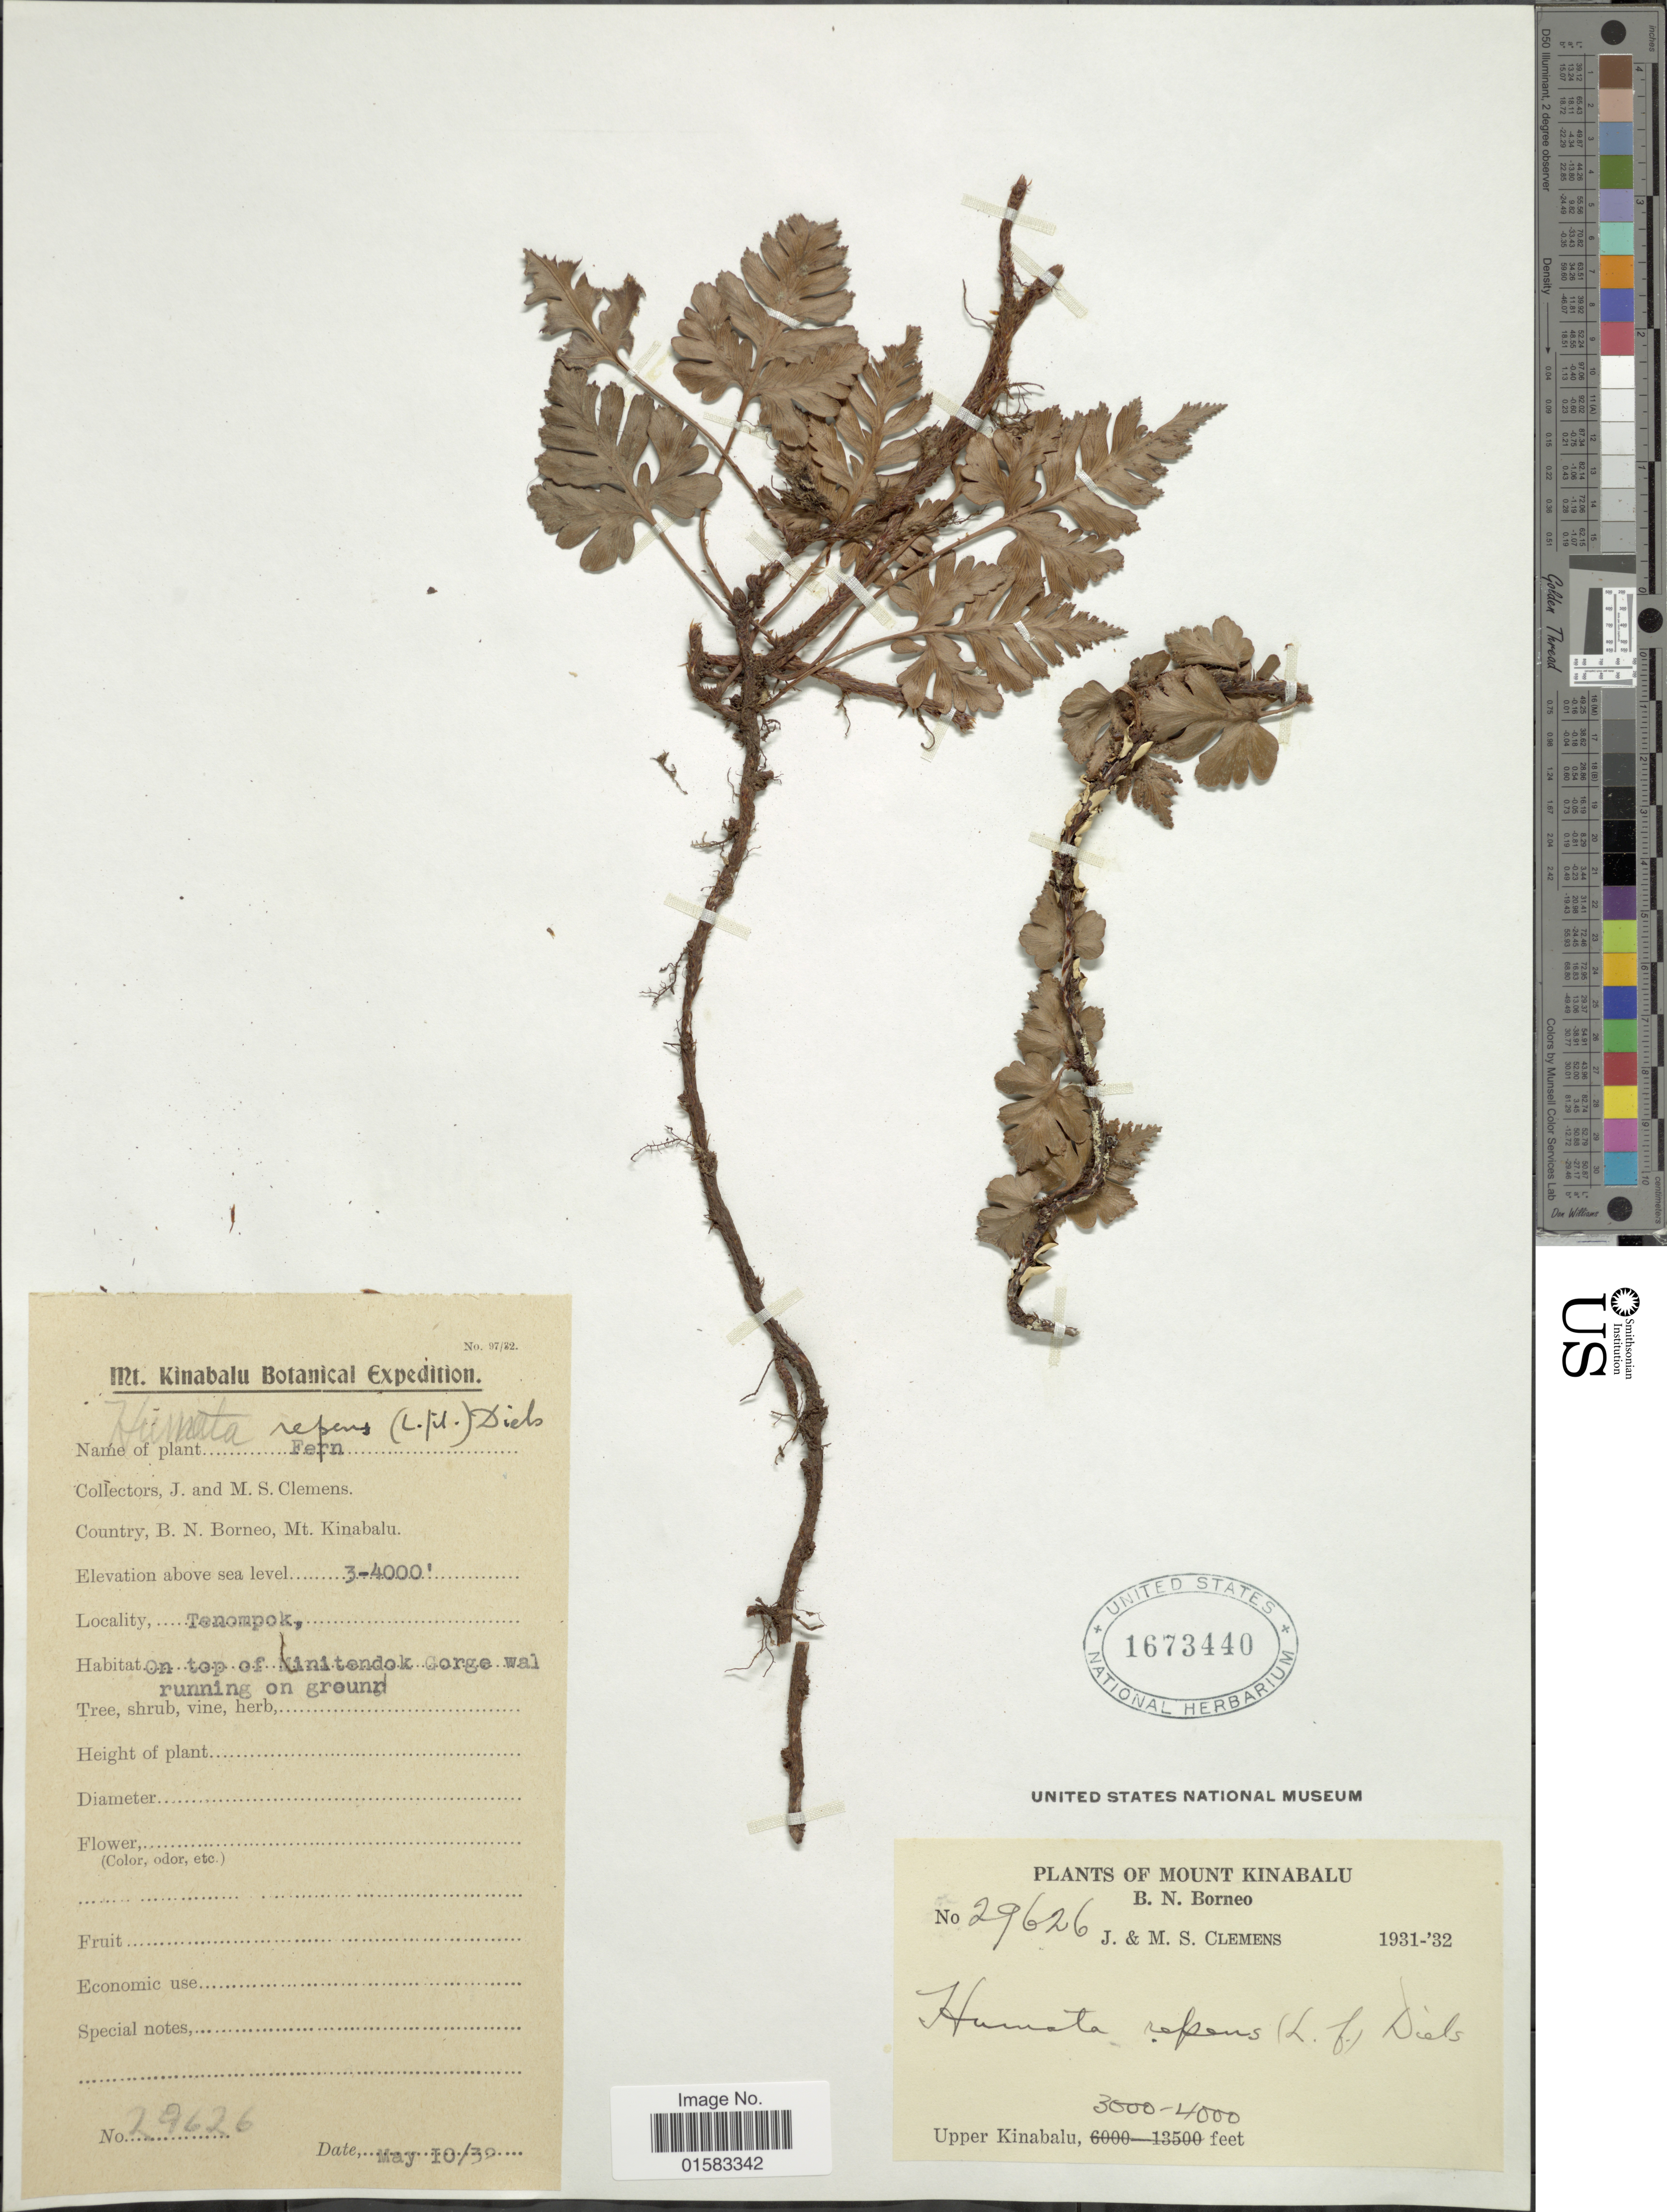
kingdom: Plantae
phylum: Tracheophyta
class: Polypodiopsida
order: Polypodiales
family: Davalliaceae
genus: Davallia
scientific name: Davallia repens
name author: (L. f.) Kuhn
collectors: J. Clemens & M. S. Clemens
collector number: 29626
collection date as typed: Transcribed d/m/y: 10/5/32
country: Malaysia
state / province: Sabah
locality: Mount Kinabalu, B.N. Borneo, Tenompok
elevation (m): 914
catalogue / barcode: US 1673440